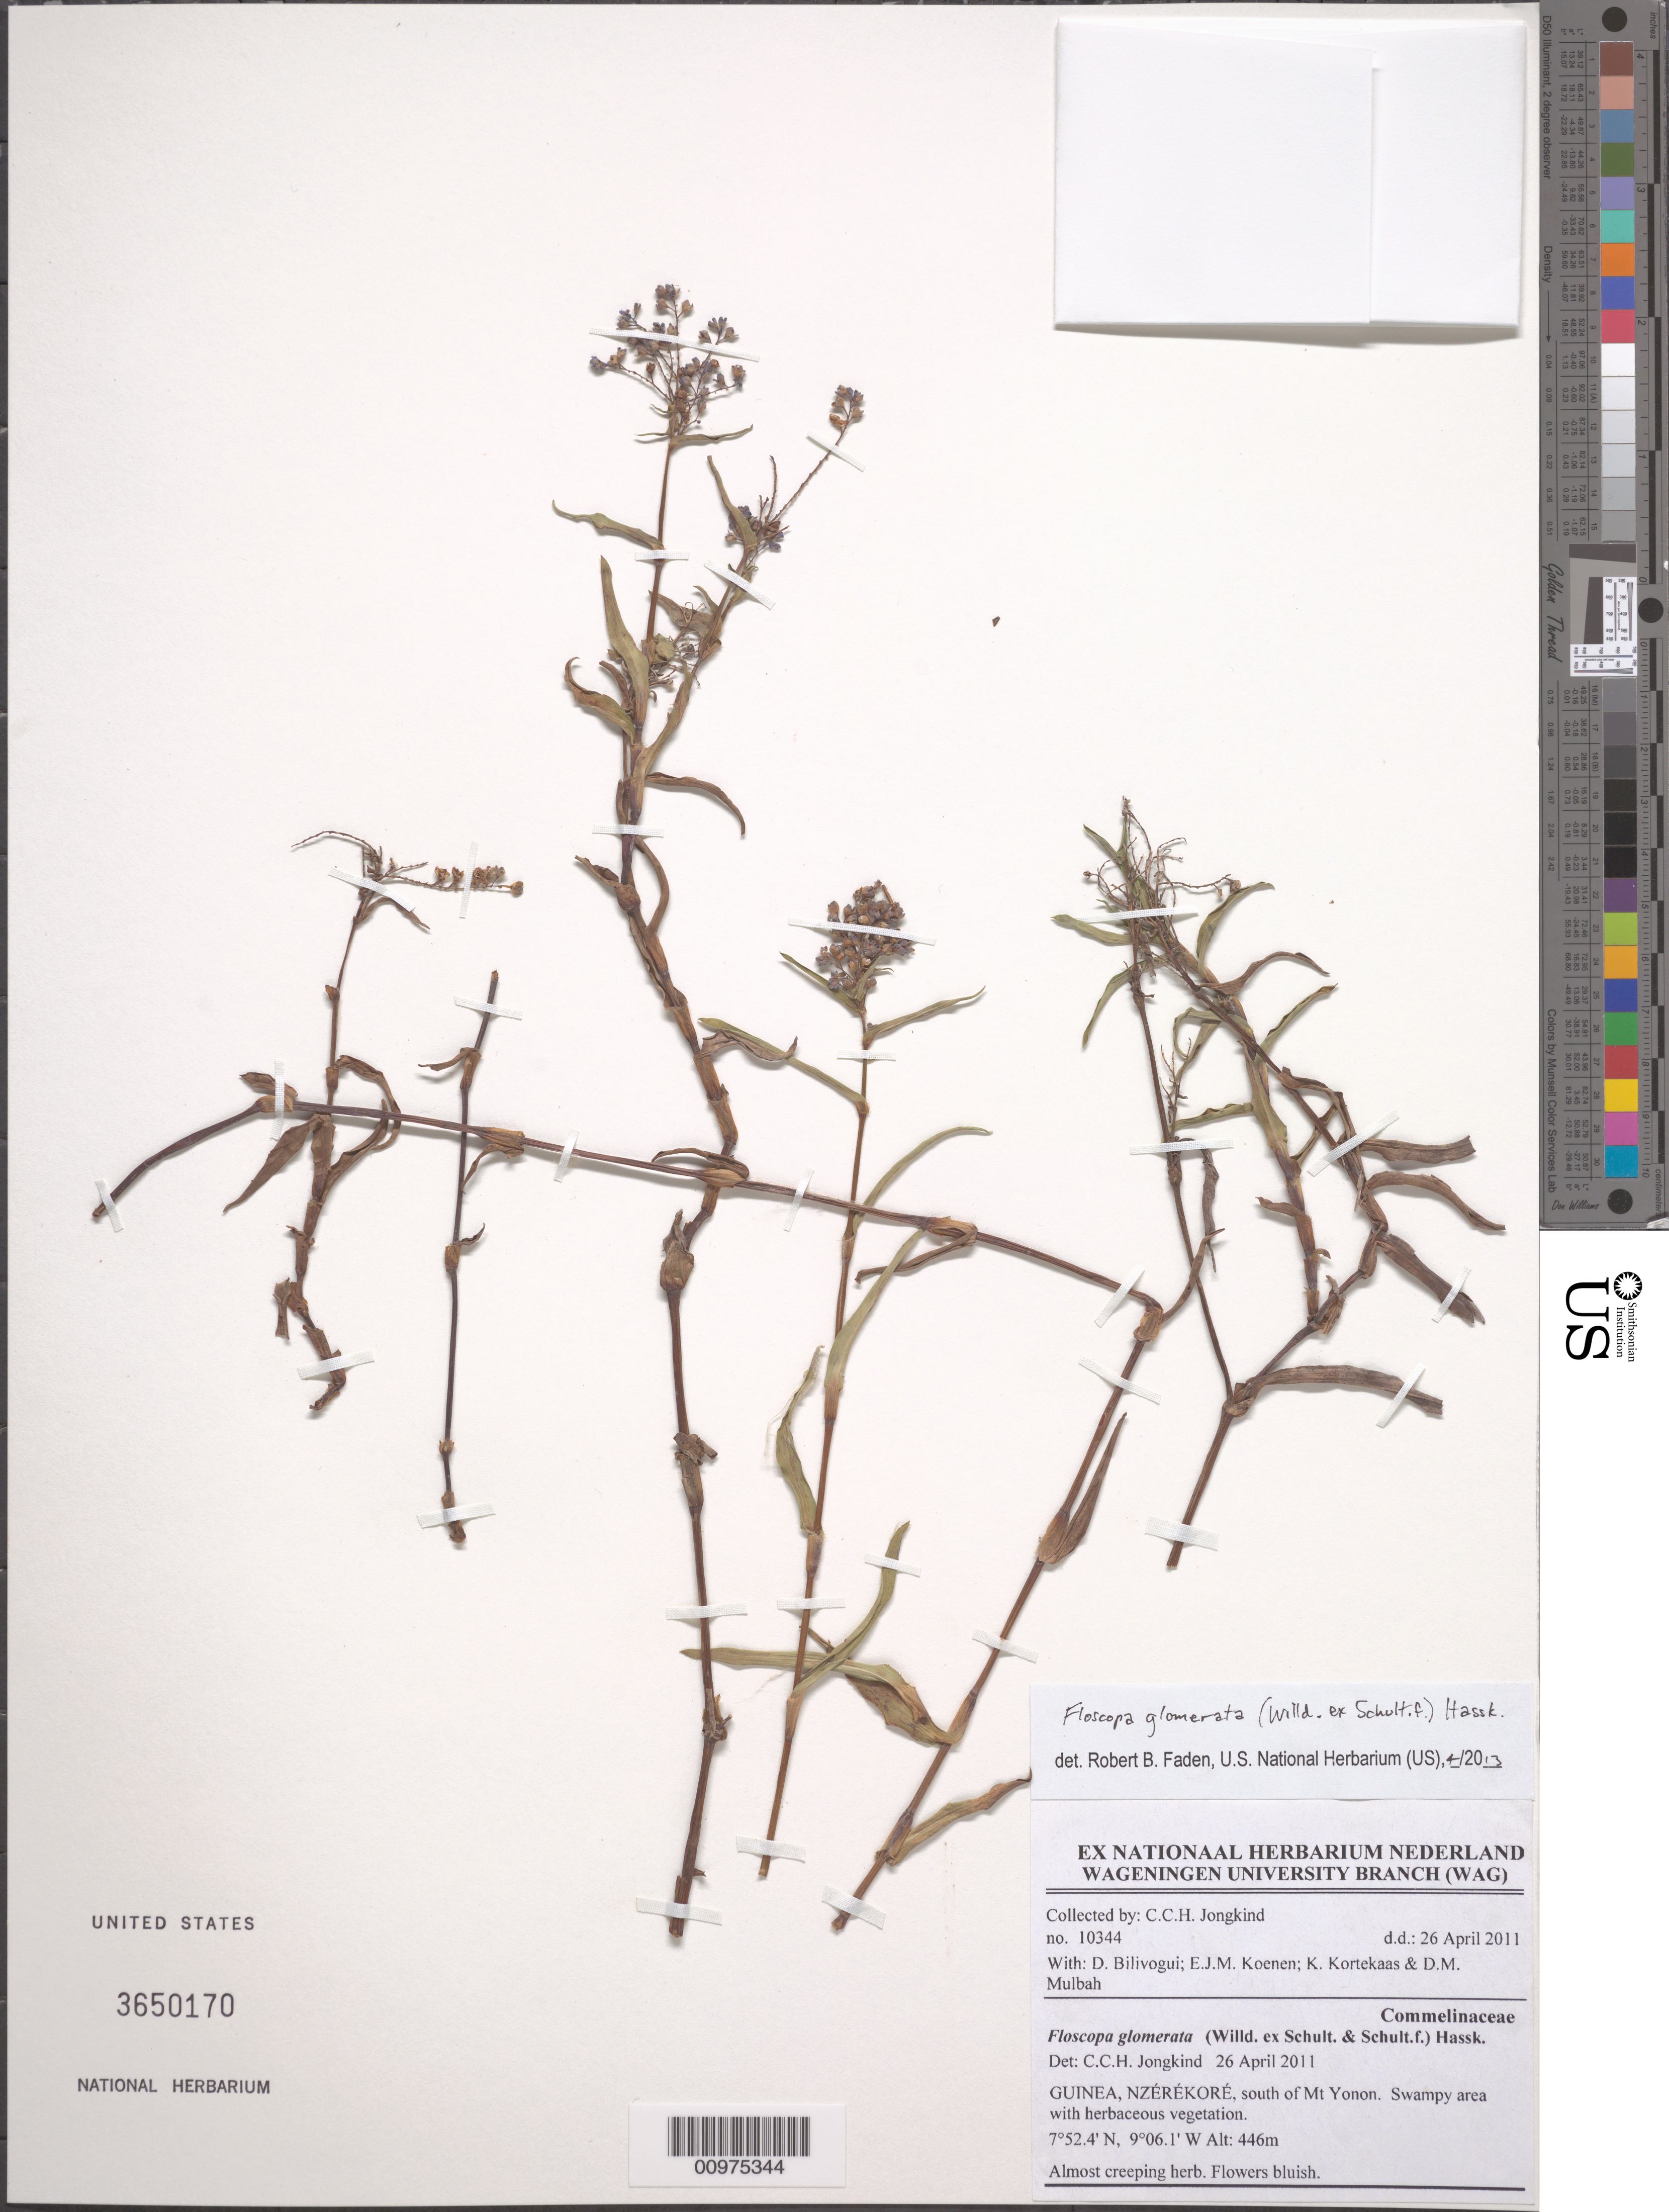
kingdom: Plantae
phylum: Tracheophyta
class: Liliopsida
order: Commelinales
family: Commelinaceae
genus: Floscopa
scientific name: Floscopa glomerata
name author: (Willd. ex Schult. & Schult. f.) Hassk.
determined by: Faden, Robert B., (US), Smithsonian Institution - National Museum of Natural History (UNITED STATES)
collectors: C. C. Jongkind et al.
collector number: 10344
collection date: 2011-04-26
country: Guinea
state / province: Nzérékoré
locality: south of Mt Yonon.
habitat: Swampy area with herbaceous vegetation.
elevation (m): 446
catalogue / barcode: US 3650170